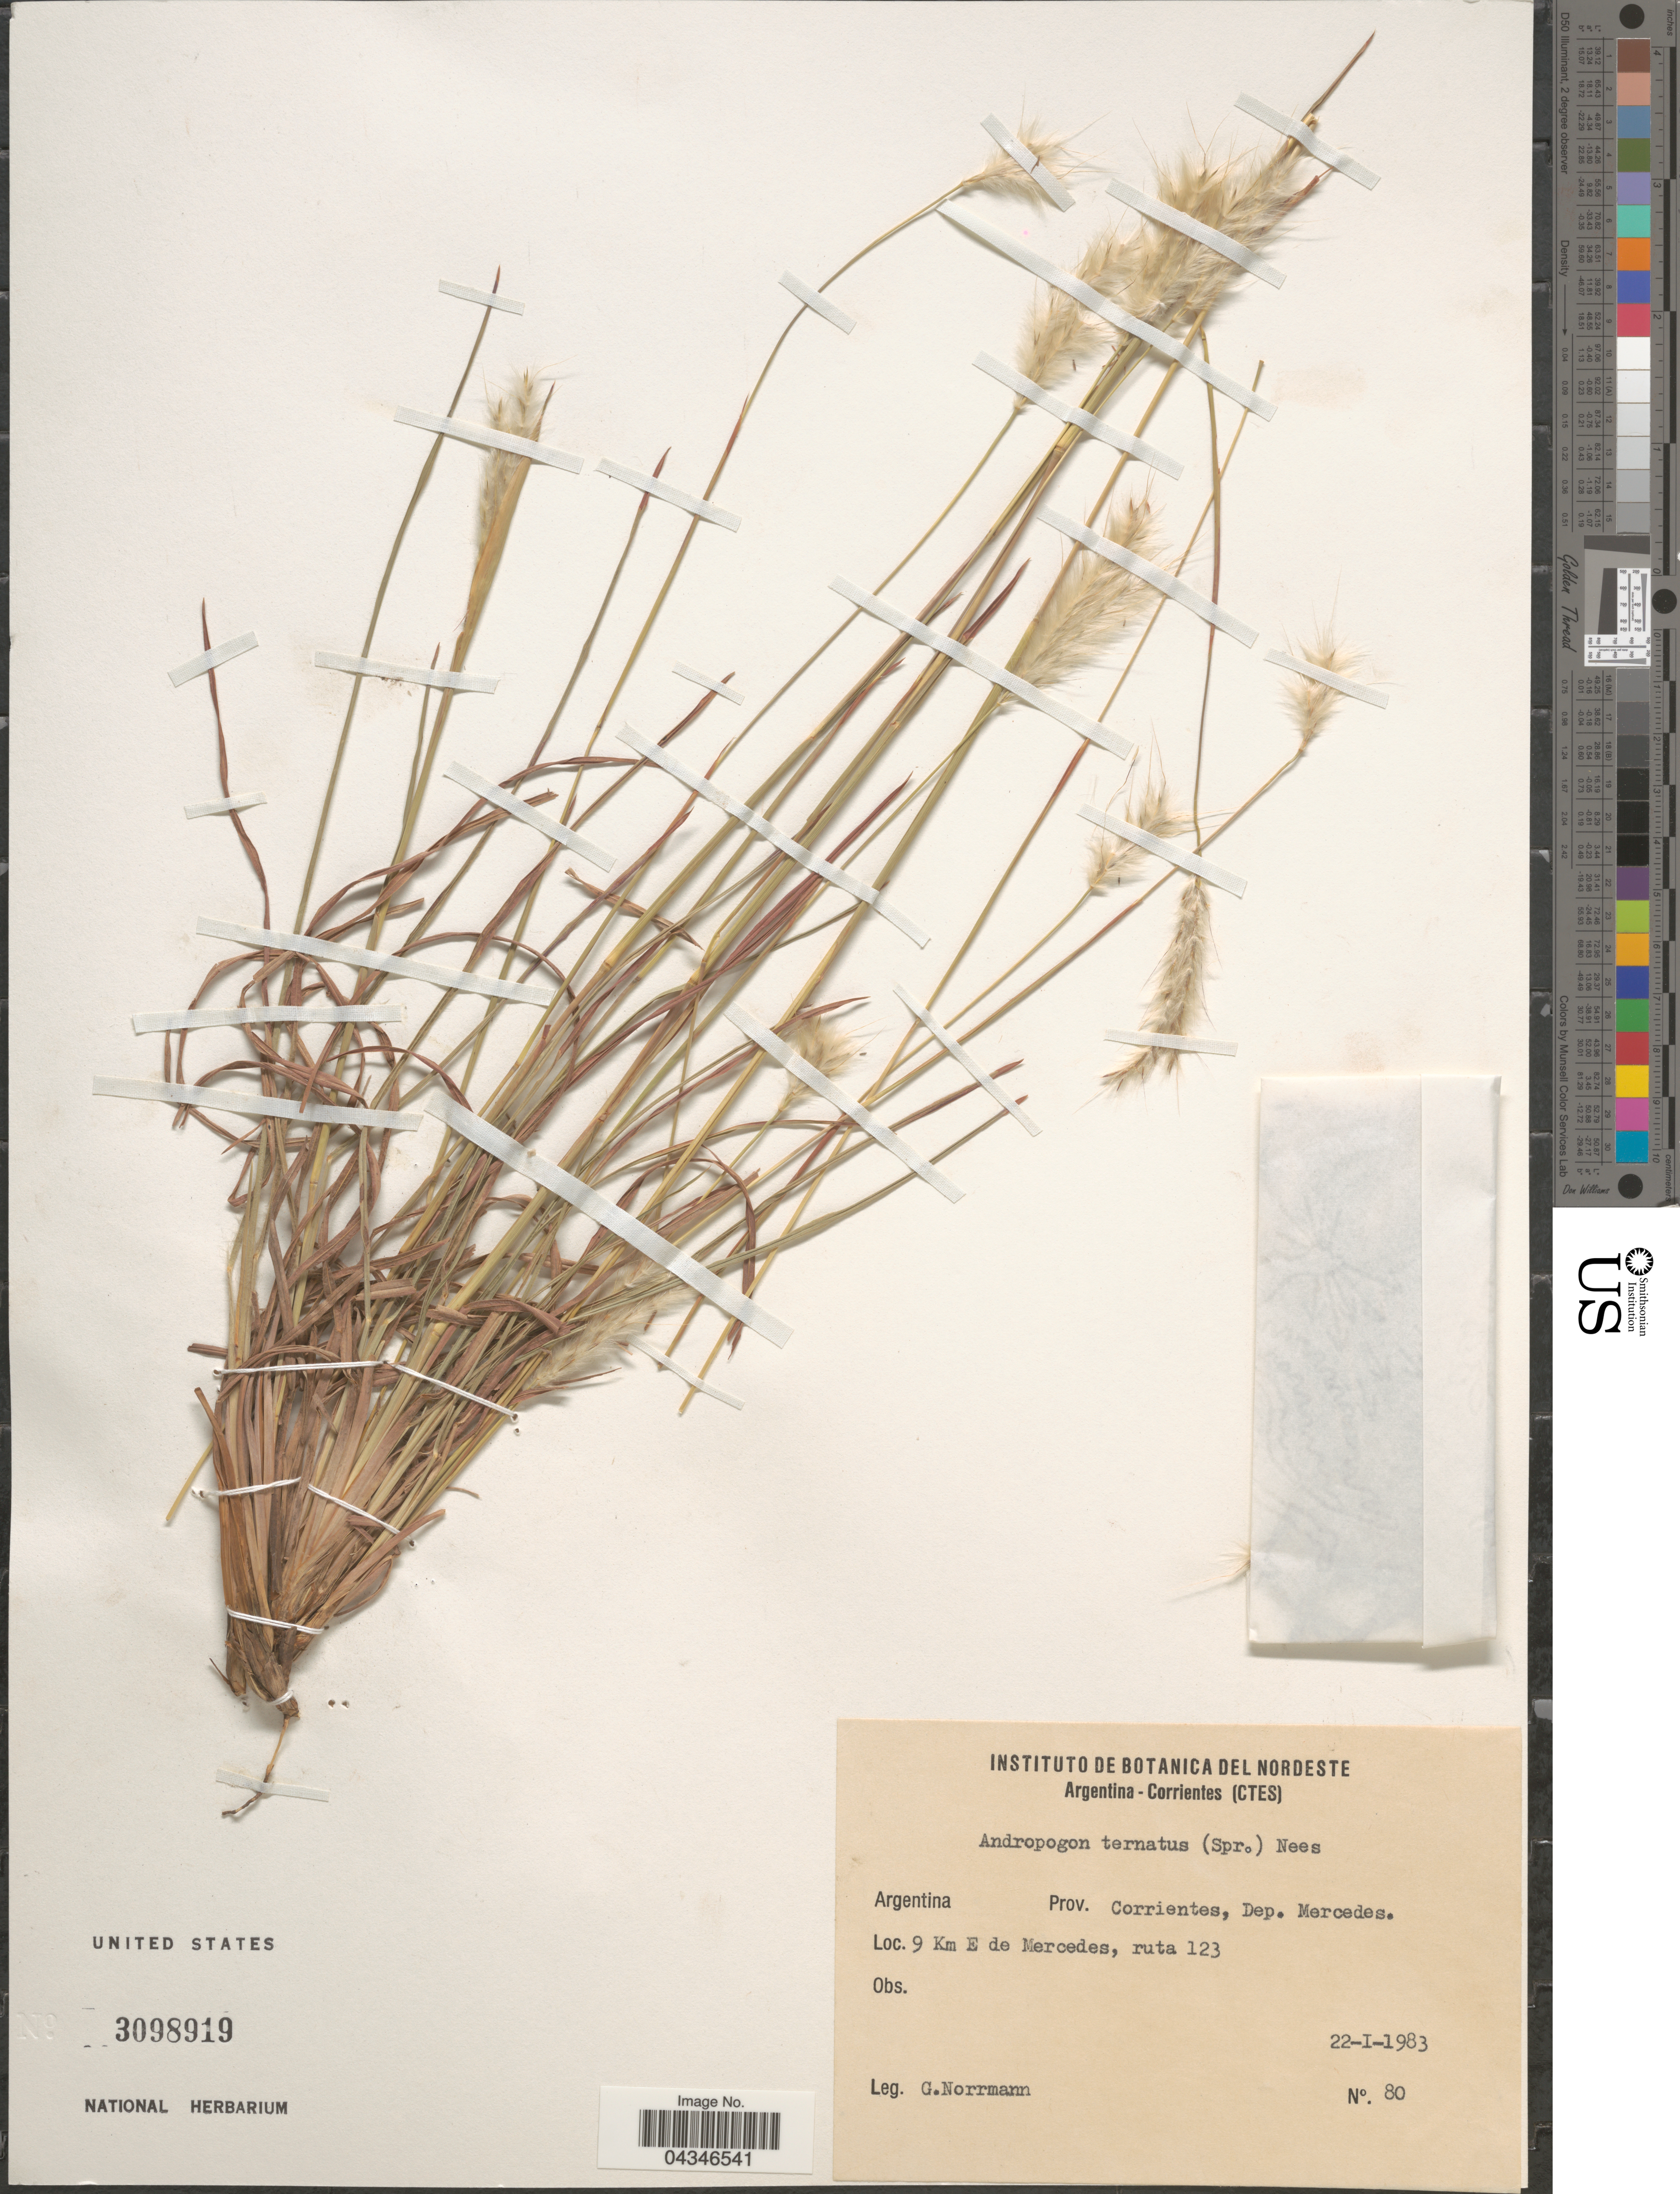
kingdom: Plantae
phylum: Tracheophyta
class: Liliopsida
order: Poales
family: Poaceae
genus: Andropogon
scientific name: Andropogon ternatus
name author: (Spreng.) Nees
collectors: G. Norrmann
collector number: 80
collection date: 1983-01-22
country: Argentina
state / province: Corrientes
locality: Dep. Mercedes. 9 Km E de Mercedes, ruta 123.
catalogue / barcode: US 3098919